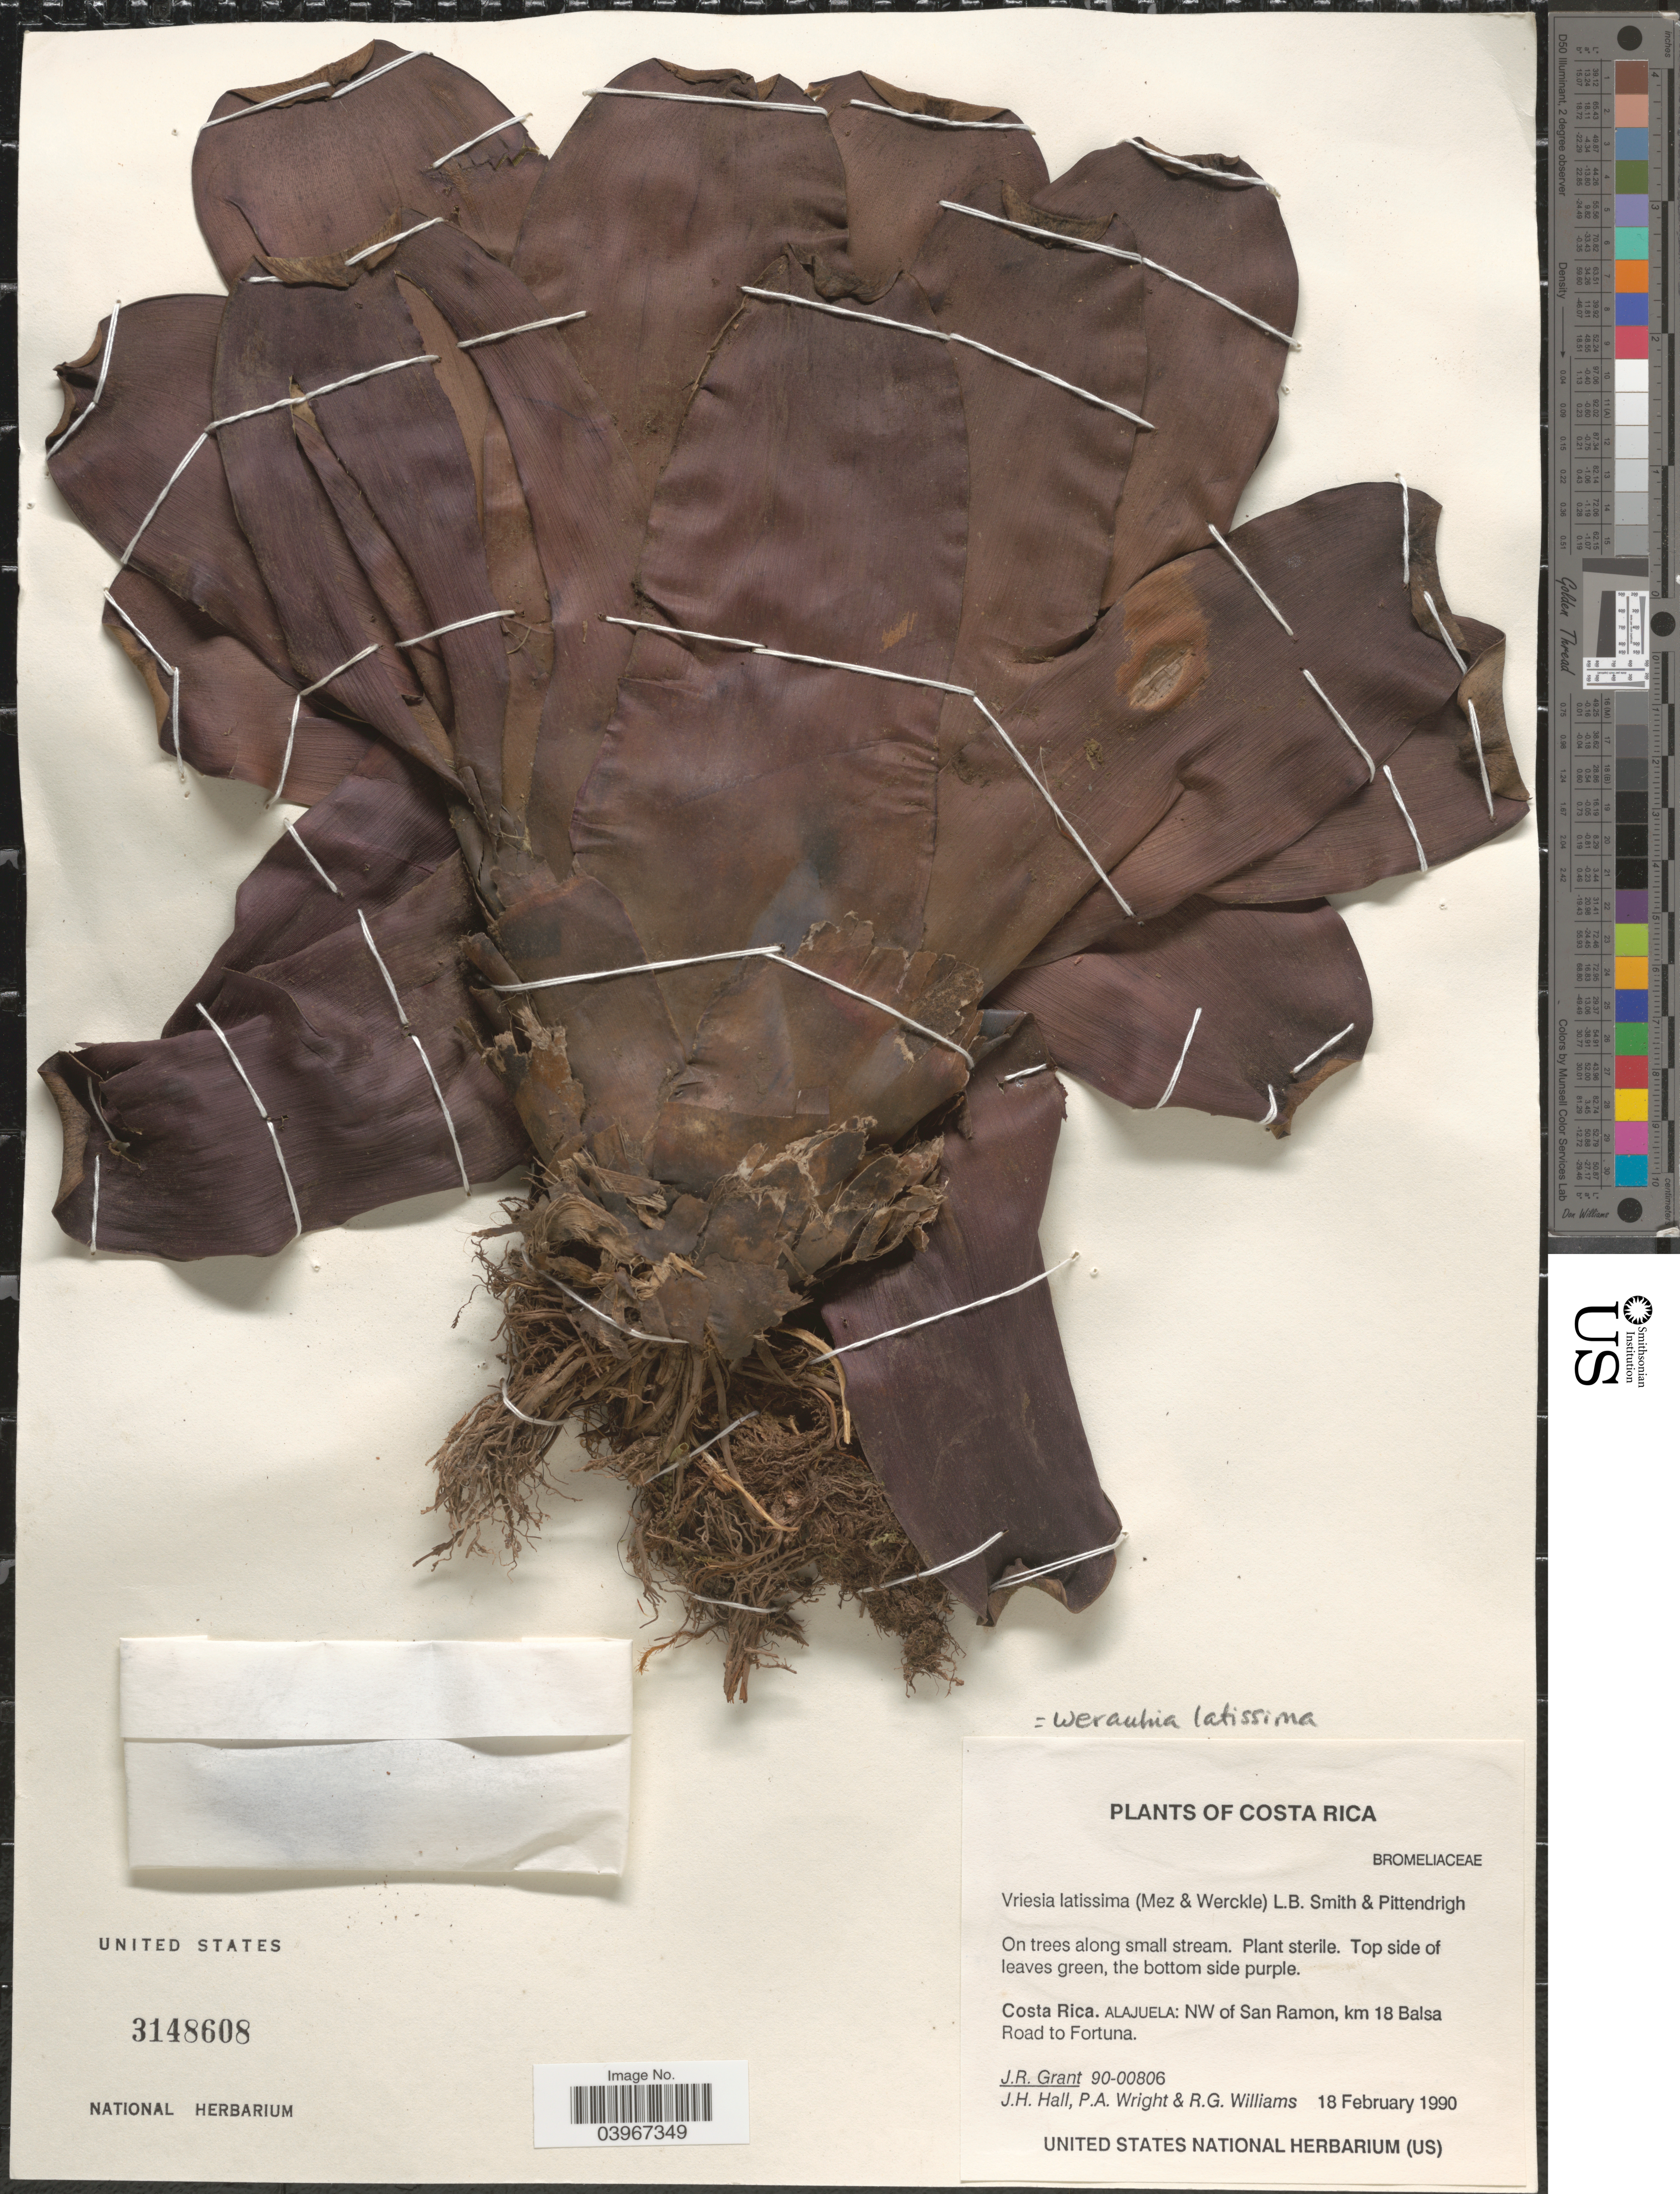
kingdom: Plantae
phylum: Tracheophyta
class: Liliopsida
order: Poales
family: Bromeliaceae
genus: Werauhia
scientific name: Werauhia latissima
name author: (Mez & Wercklé) J.R. Grant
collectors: J. Grant, J. Hall, P. A. Wright & R. G. Williams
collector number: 90-00806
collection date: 1990-02-18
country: Costa Rica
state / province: Alajuela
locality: NW of San Ramon, km 18 Balsa Road to Fortuna.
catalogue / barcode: US 3148608